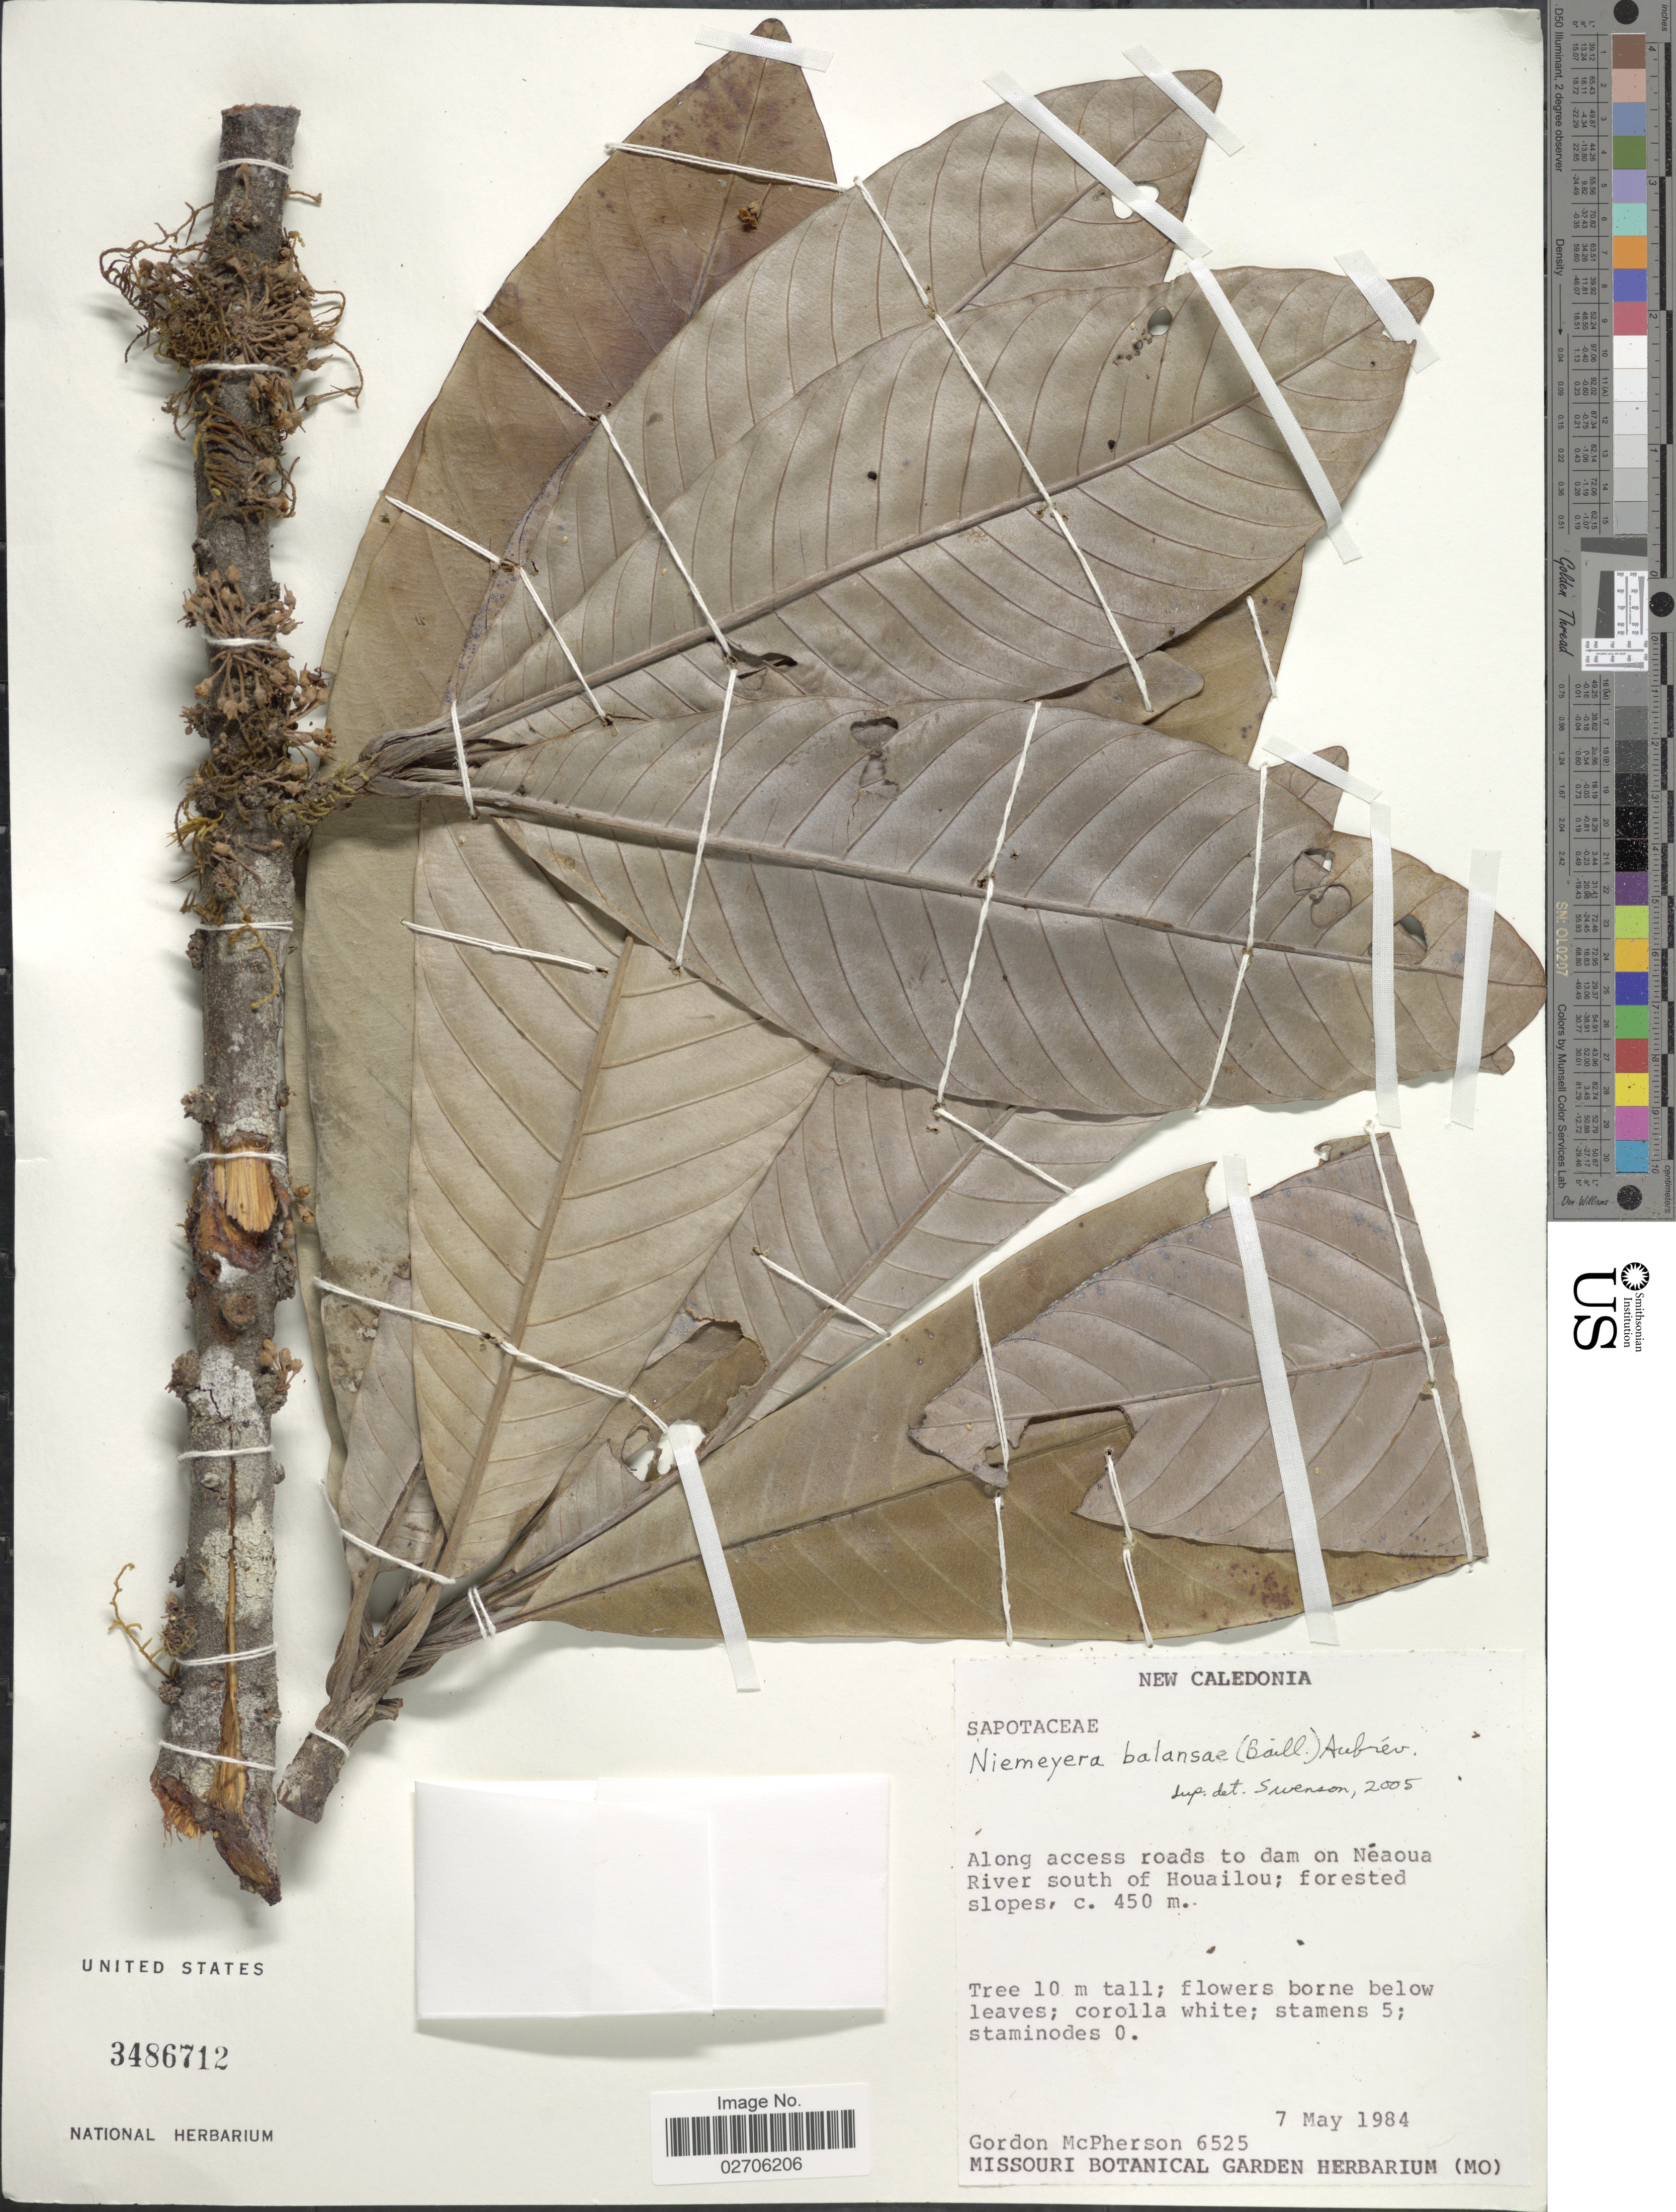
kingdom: Plantae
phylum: Tracheophyta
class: Magnoliopsida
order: Ericales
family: Sapotaceae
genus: Niemeyera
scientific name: Niemeyera balansae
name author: (Baill.) Aubrév.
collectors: G. D. McPherson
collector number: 6525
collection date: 1984-05-07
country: New Caledonia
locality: Along access roads to dam on Néaoua River south of Houailou; forested slopes.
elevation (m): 450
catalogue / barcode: US 3486712